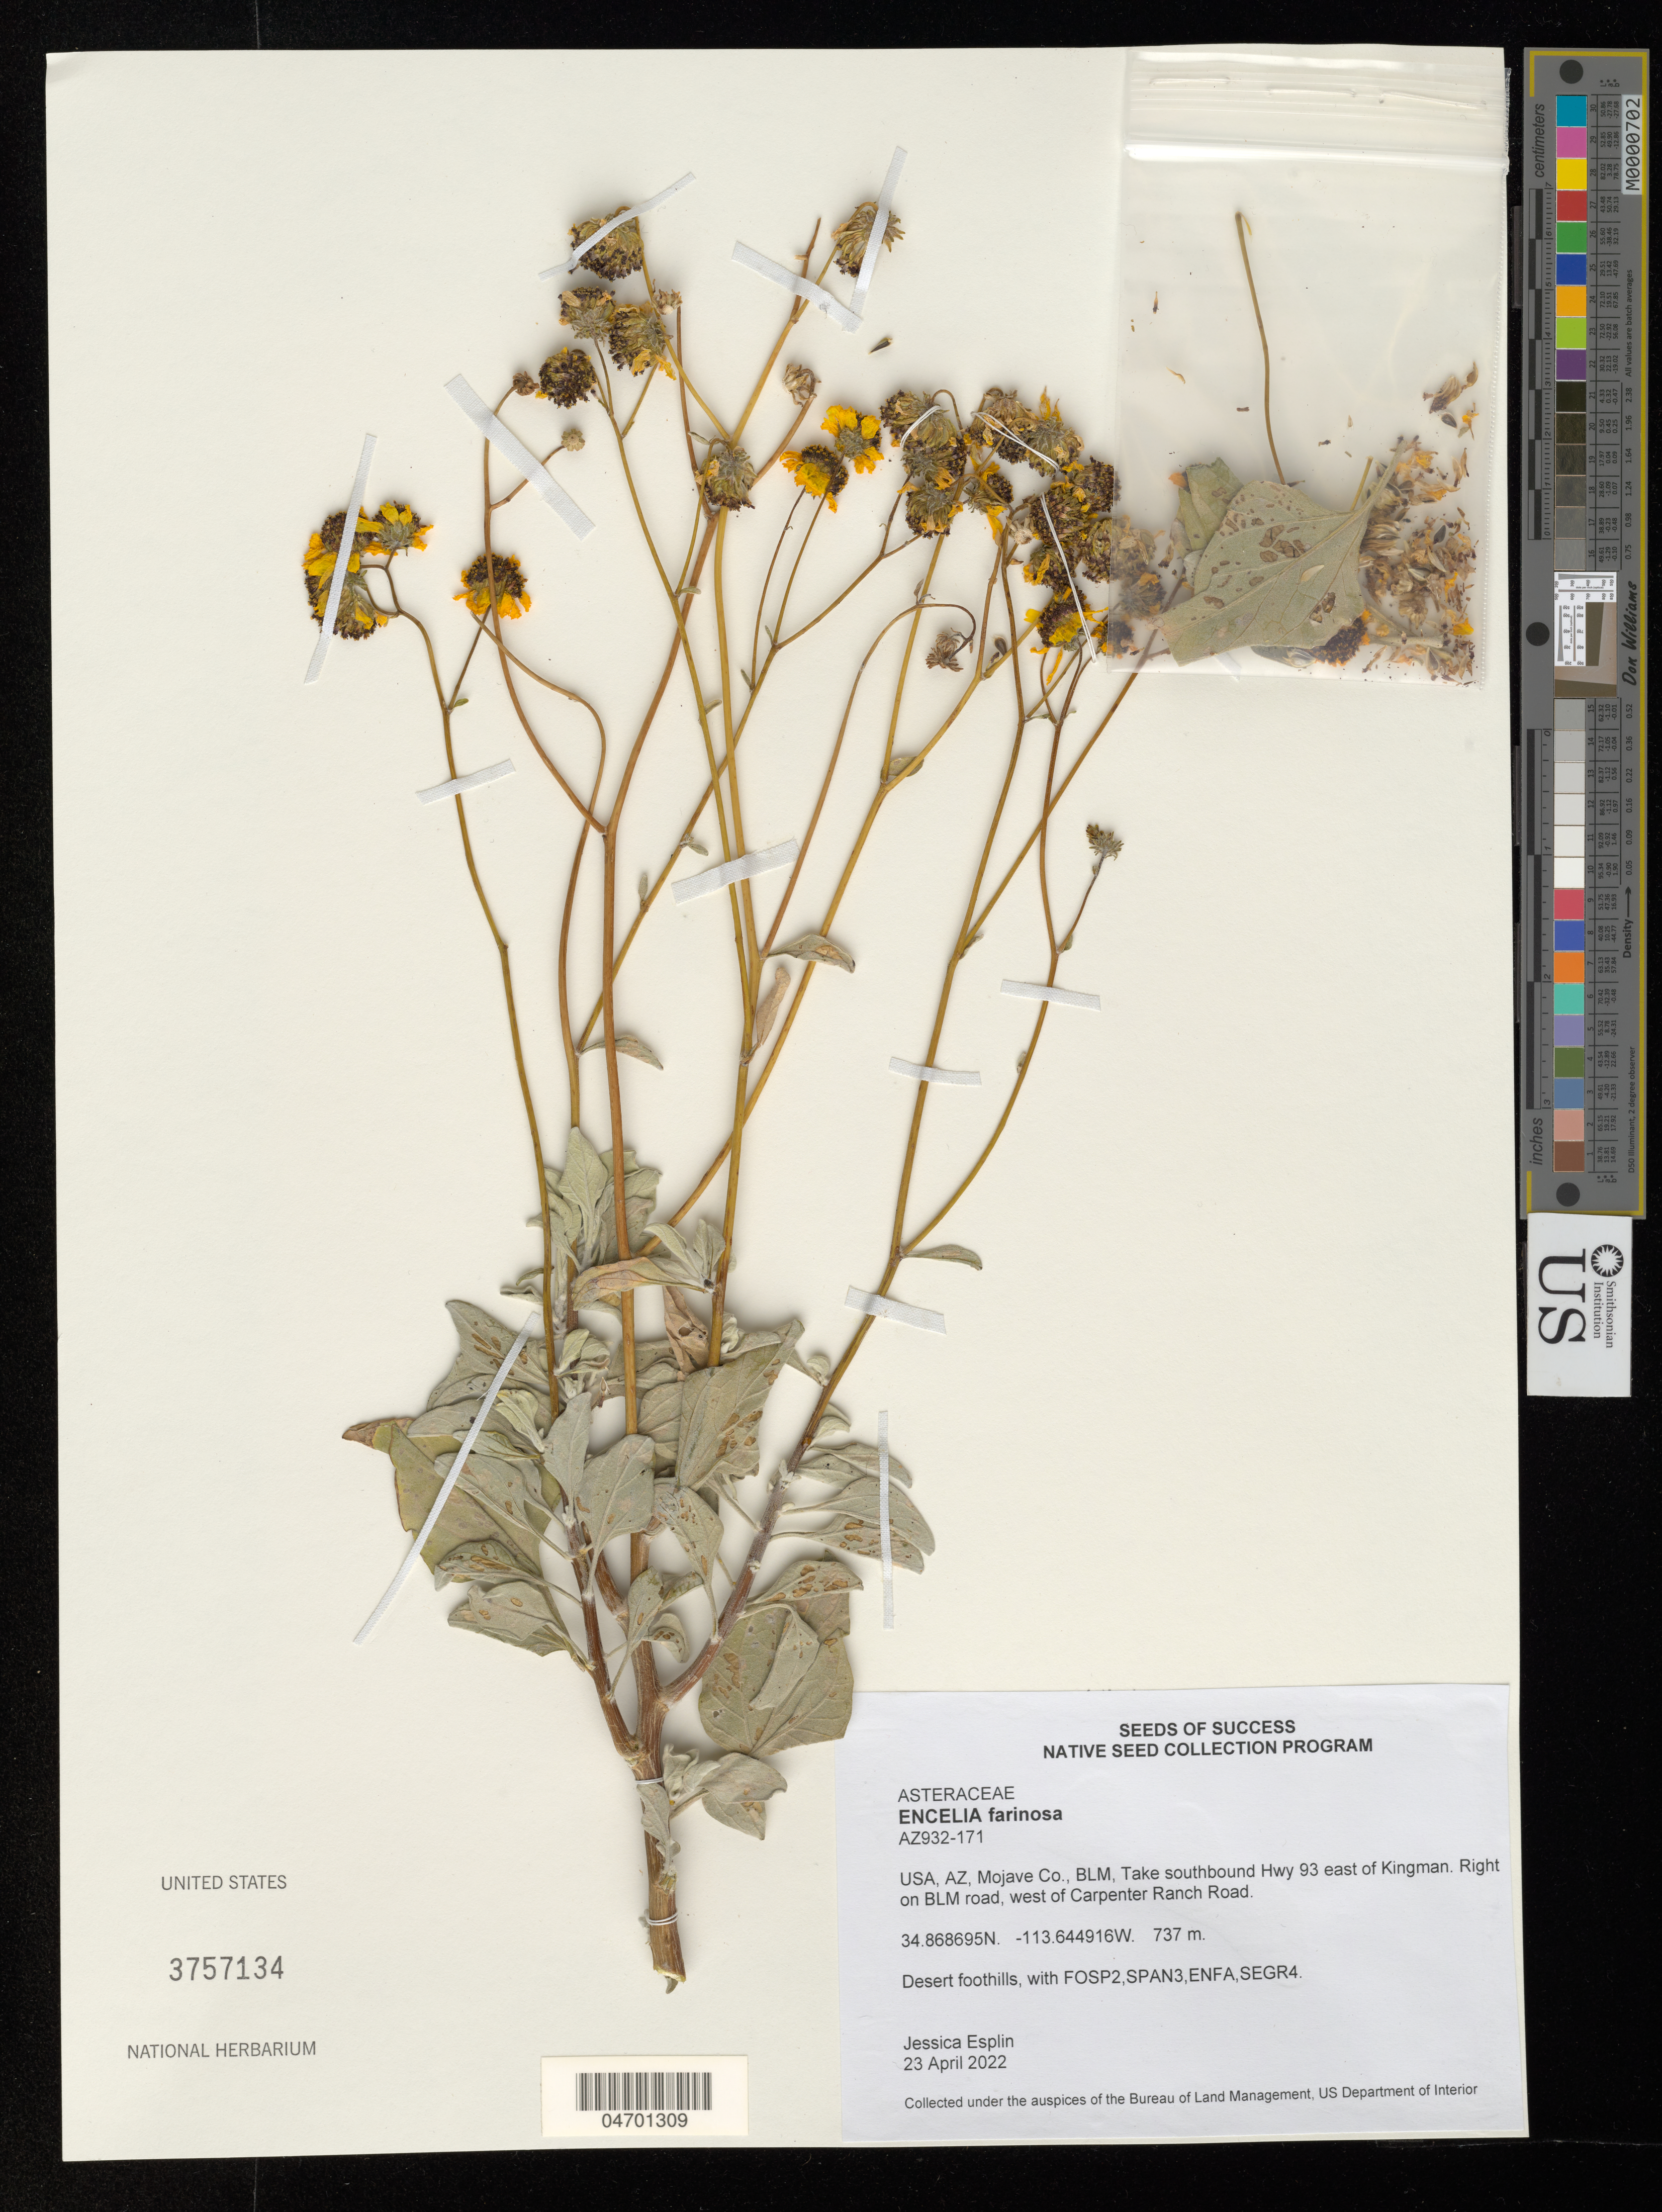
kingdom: Plantae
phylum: Tracheophyta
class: Magnoliopsida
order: Asterales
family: Asteraceae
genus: Encelia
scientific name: Encelia farinosa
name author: A. Gray ex Torr. in Emory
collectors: A. Ron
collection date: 2022-04-23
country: United States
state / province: Arizona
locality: AZ, Mojave Co., BLM, Take southbound Hwy 93 east of Kingman. Right on BLM road, west of Carpenter Ranch Road.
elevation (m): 737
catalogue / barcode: US 3757134